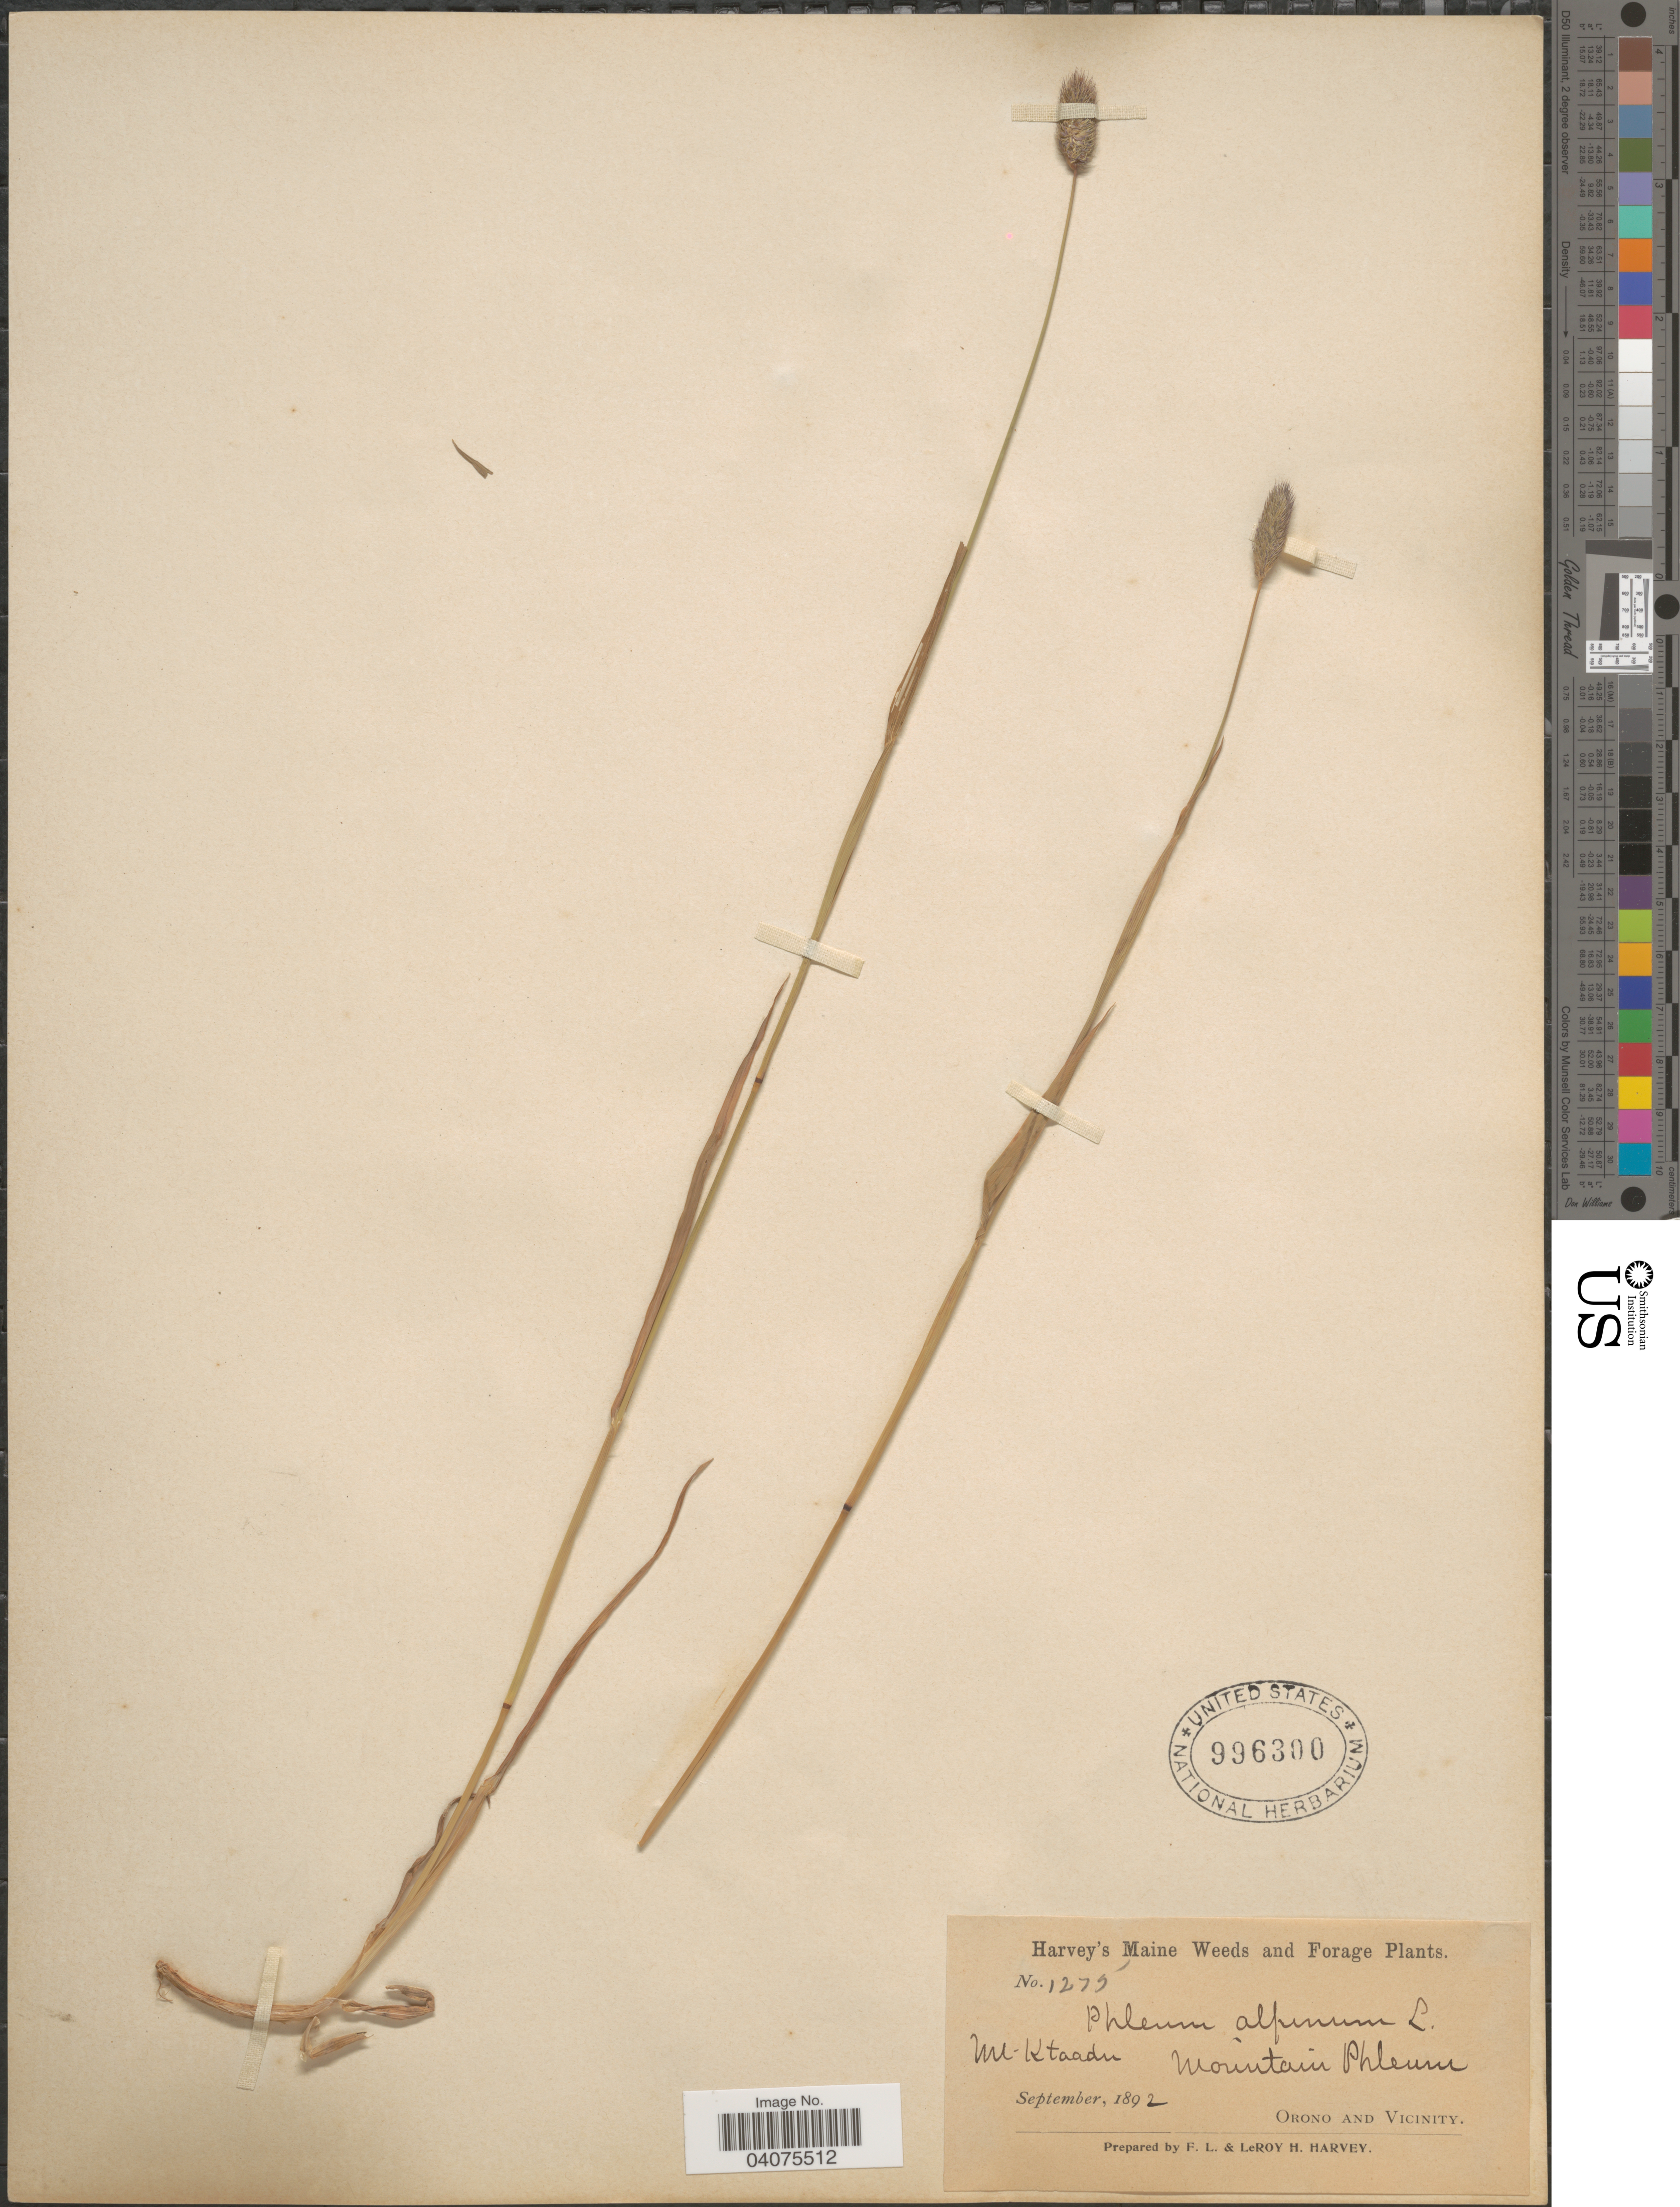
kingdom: Plantae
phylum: Tracheophyta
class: Liliopsida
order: Poales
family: Poaceae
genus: Phleum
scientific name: Phleum alpinum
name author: L.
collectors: F. L. Harvey & L. H. Harvey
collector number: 1275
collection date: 1892-09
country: United States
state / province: Maine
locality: Mt Ktaadn. Mountain Phleum. Orono and Vicinity.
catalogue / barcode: US 996300